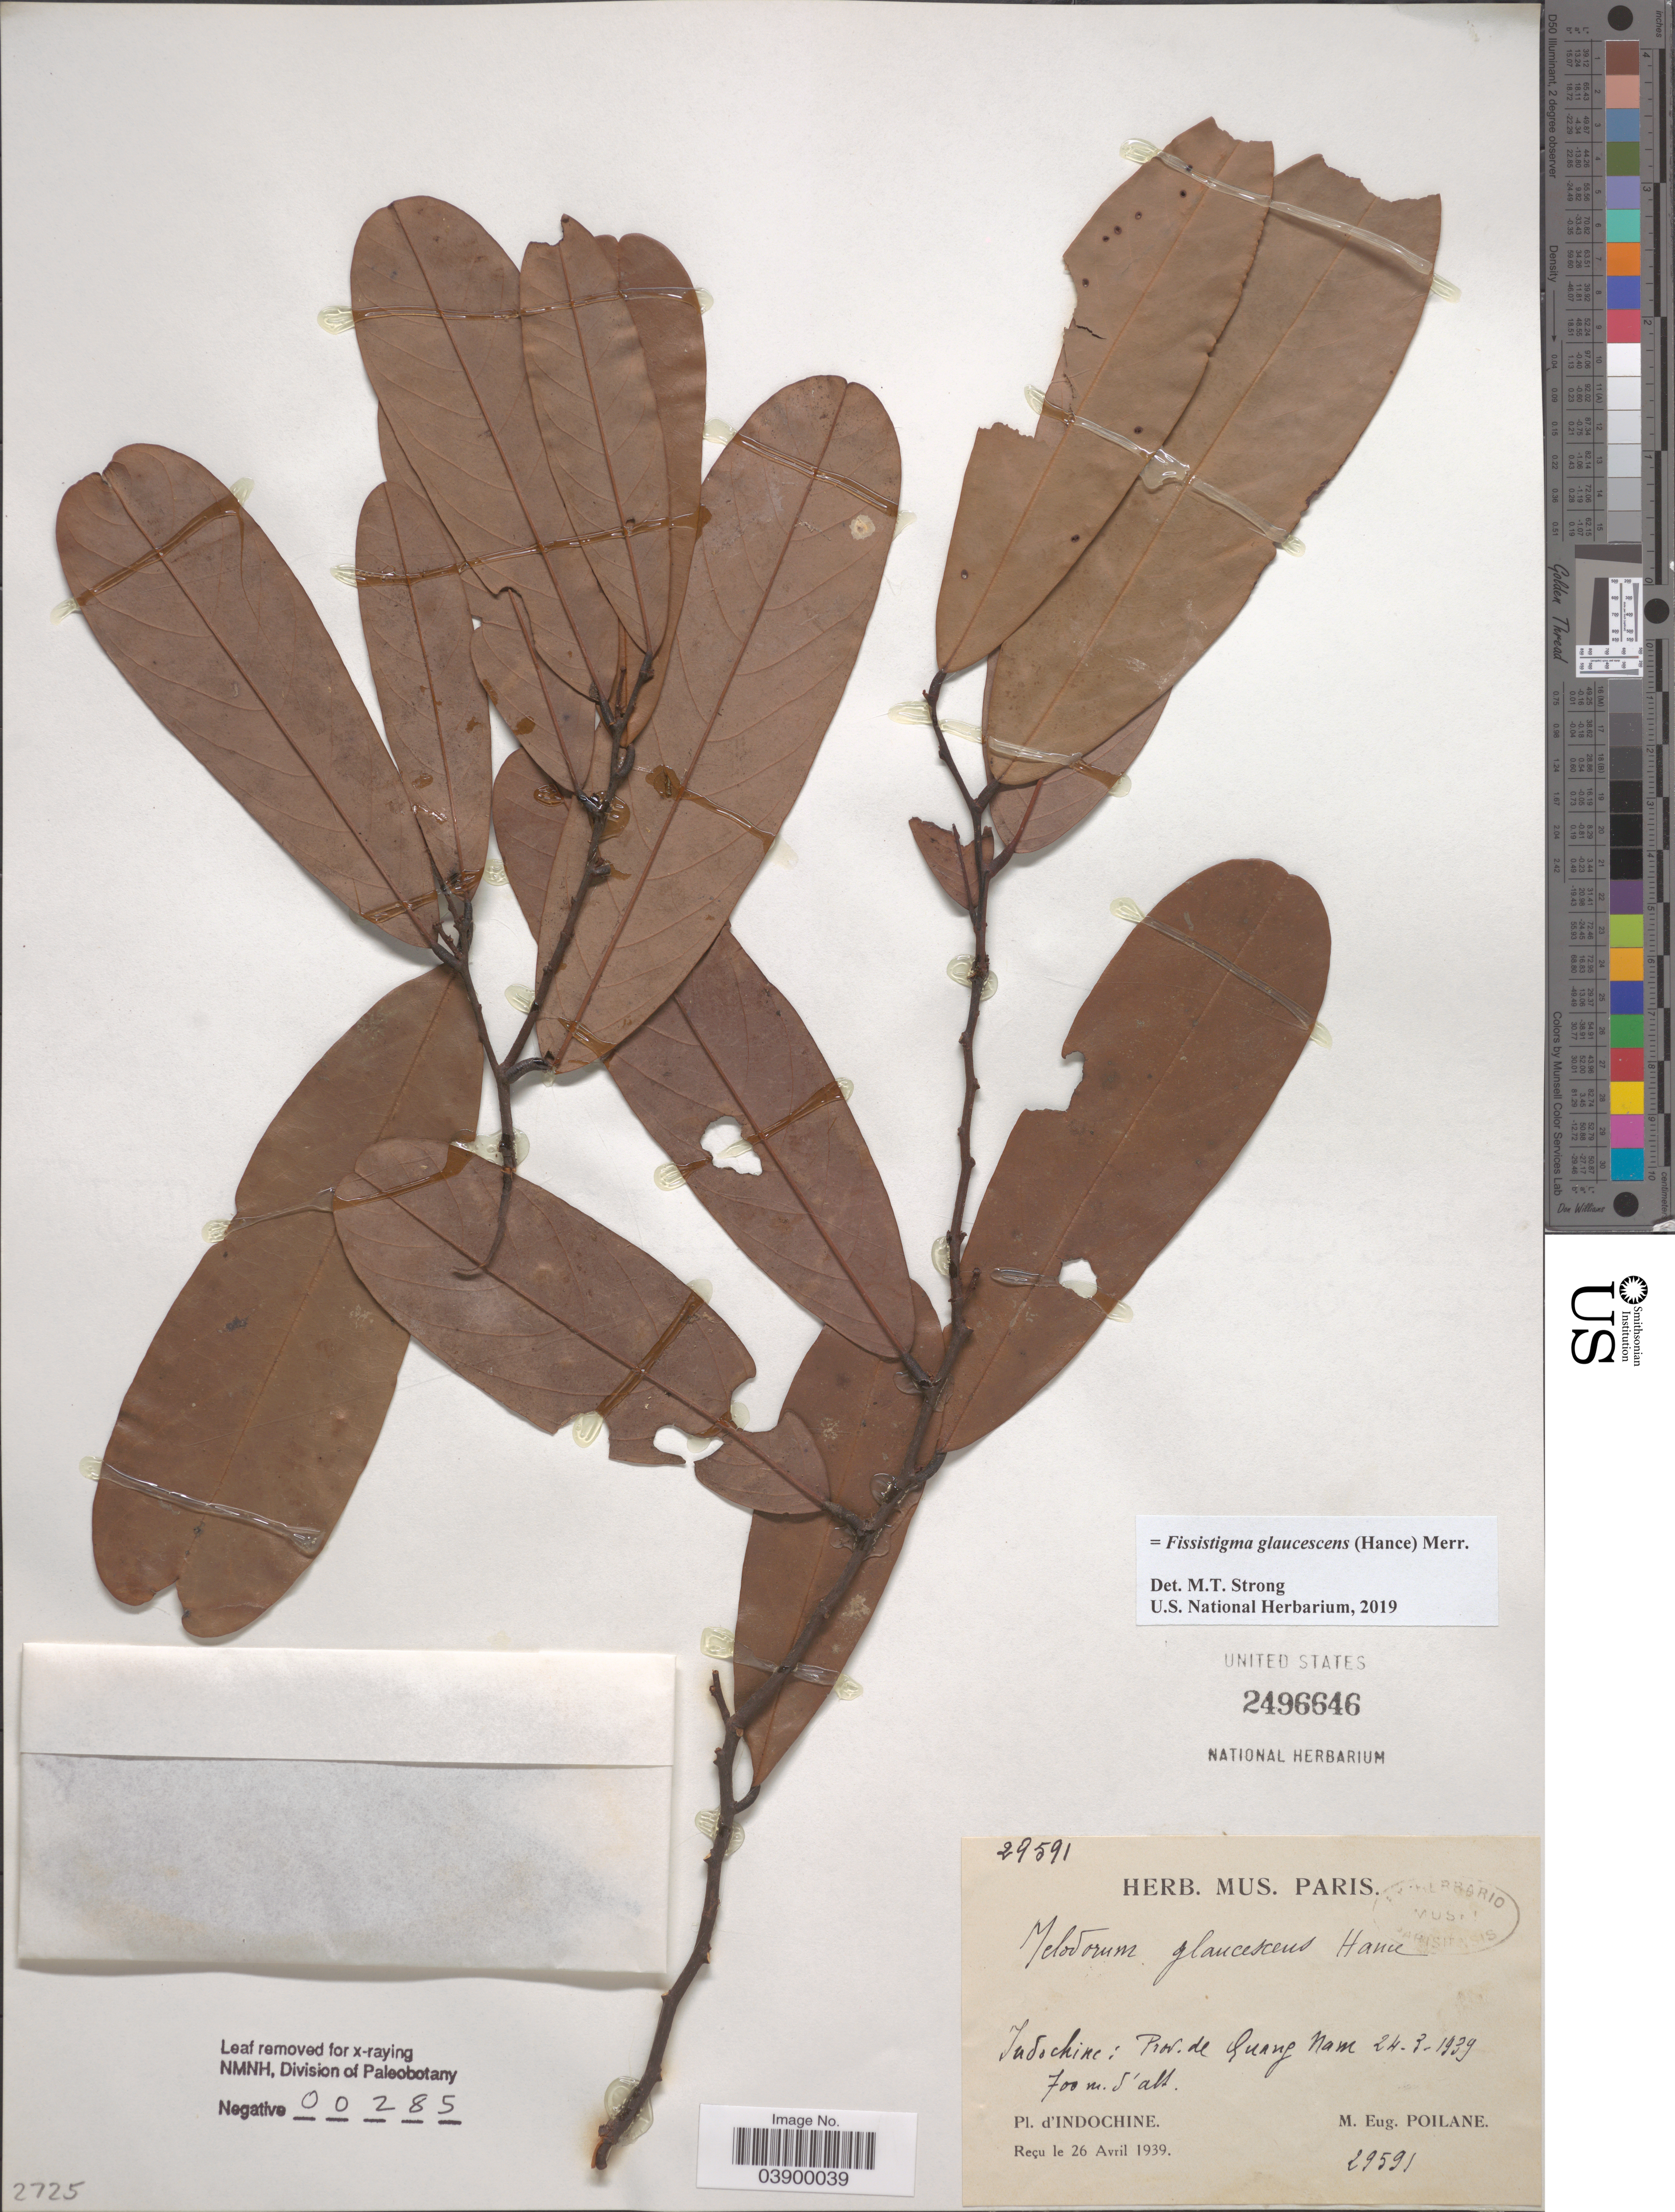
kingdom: Plantae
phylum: Tracheophyta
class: Magnoliopsida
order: Magnoliales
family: Annonaceae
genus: Fissistigma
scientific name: Fissistigma glaucescens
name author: (Hance) Merr.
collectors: M. Poilane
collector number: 29591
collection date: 1939-03-24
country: Vietnam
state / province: Quang Nam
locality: Indochine.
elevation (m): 700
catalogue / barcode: US 2496646